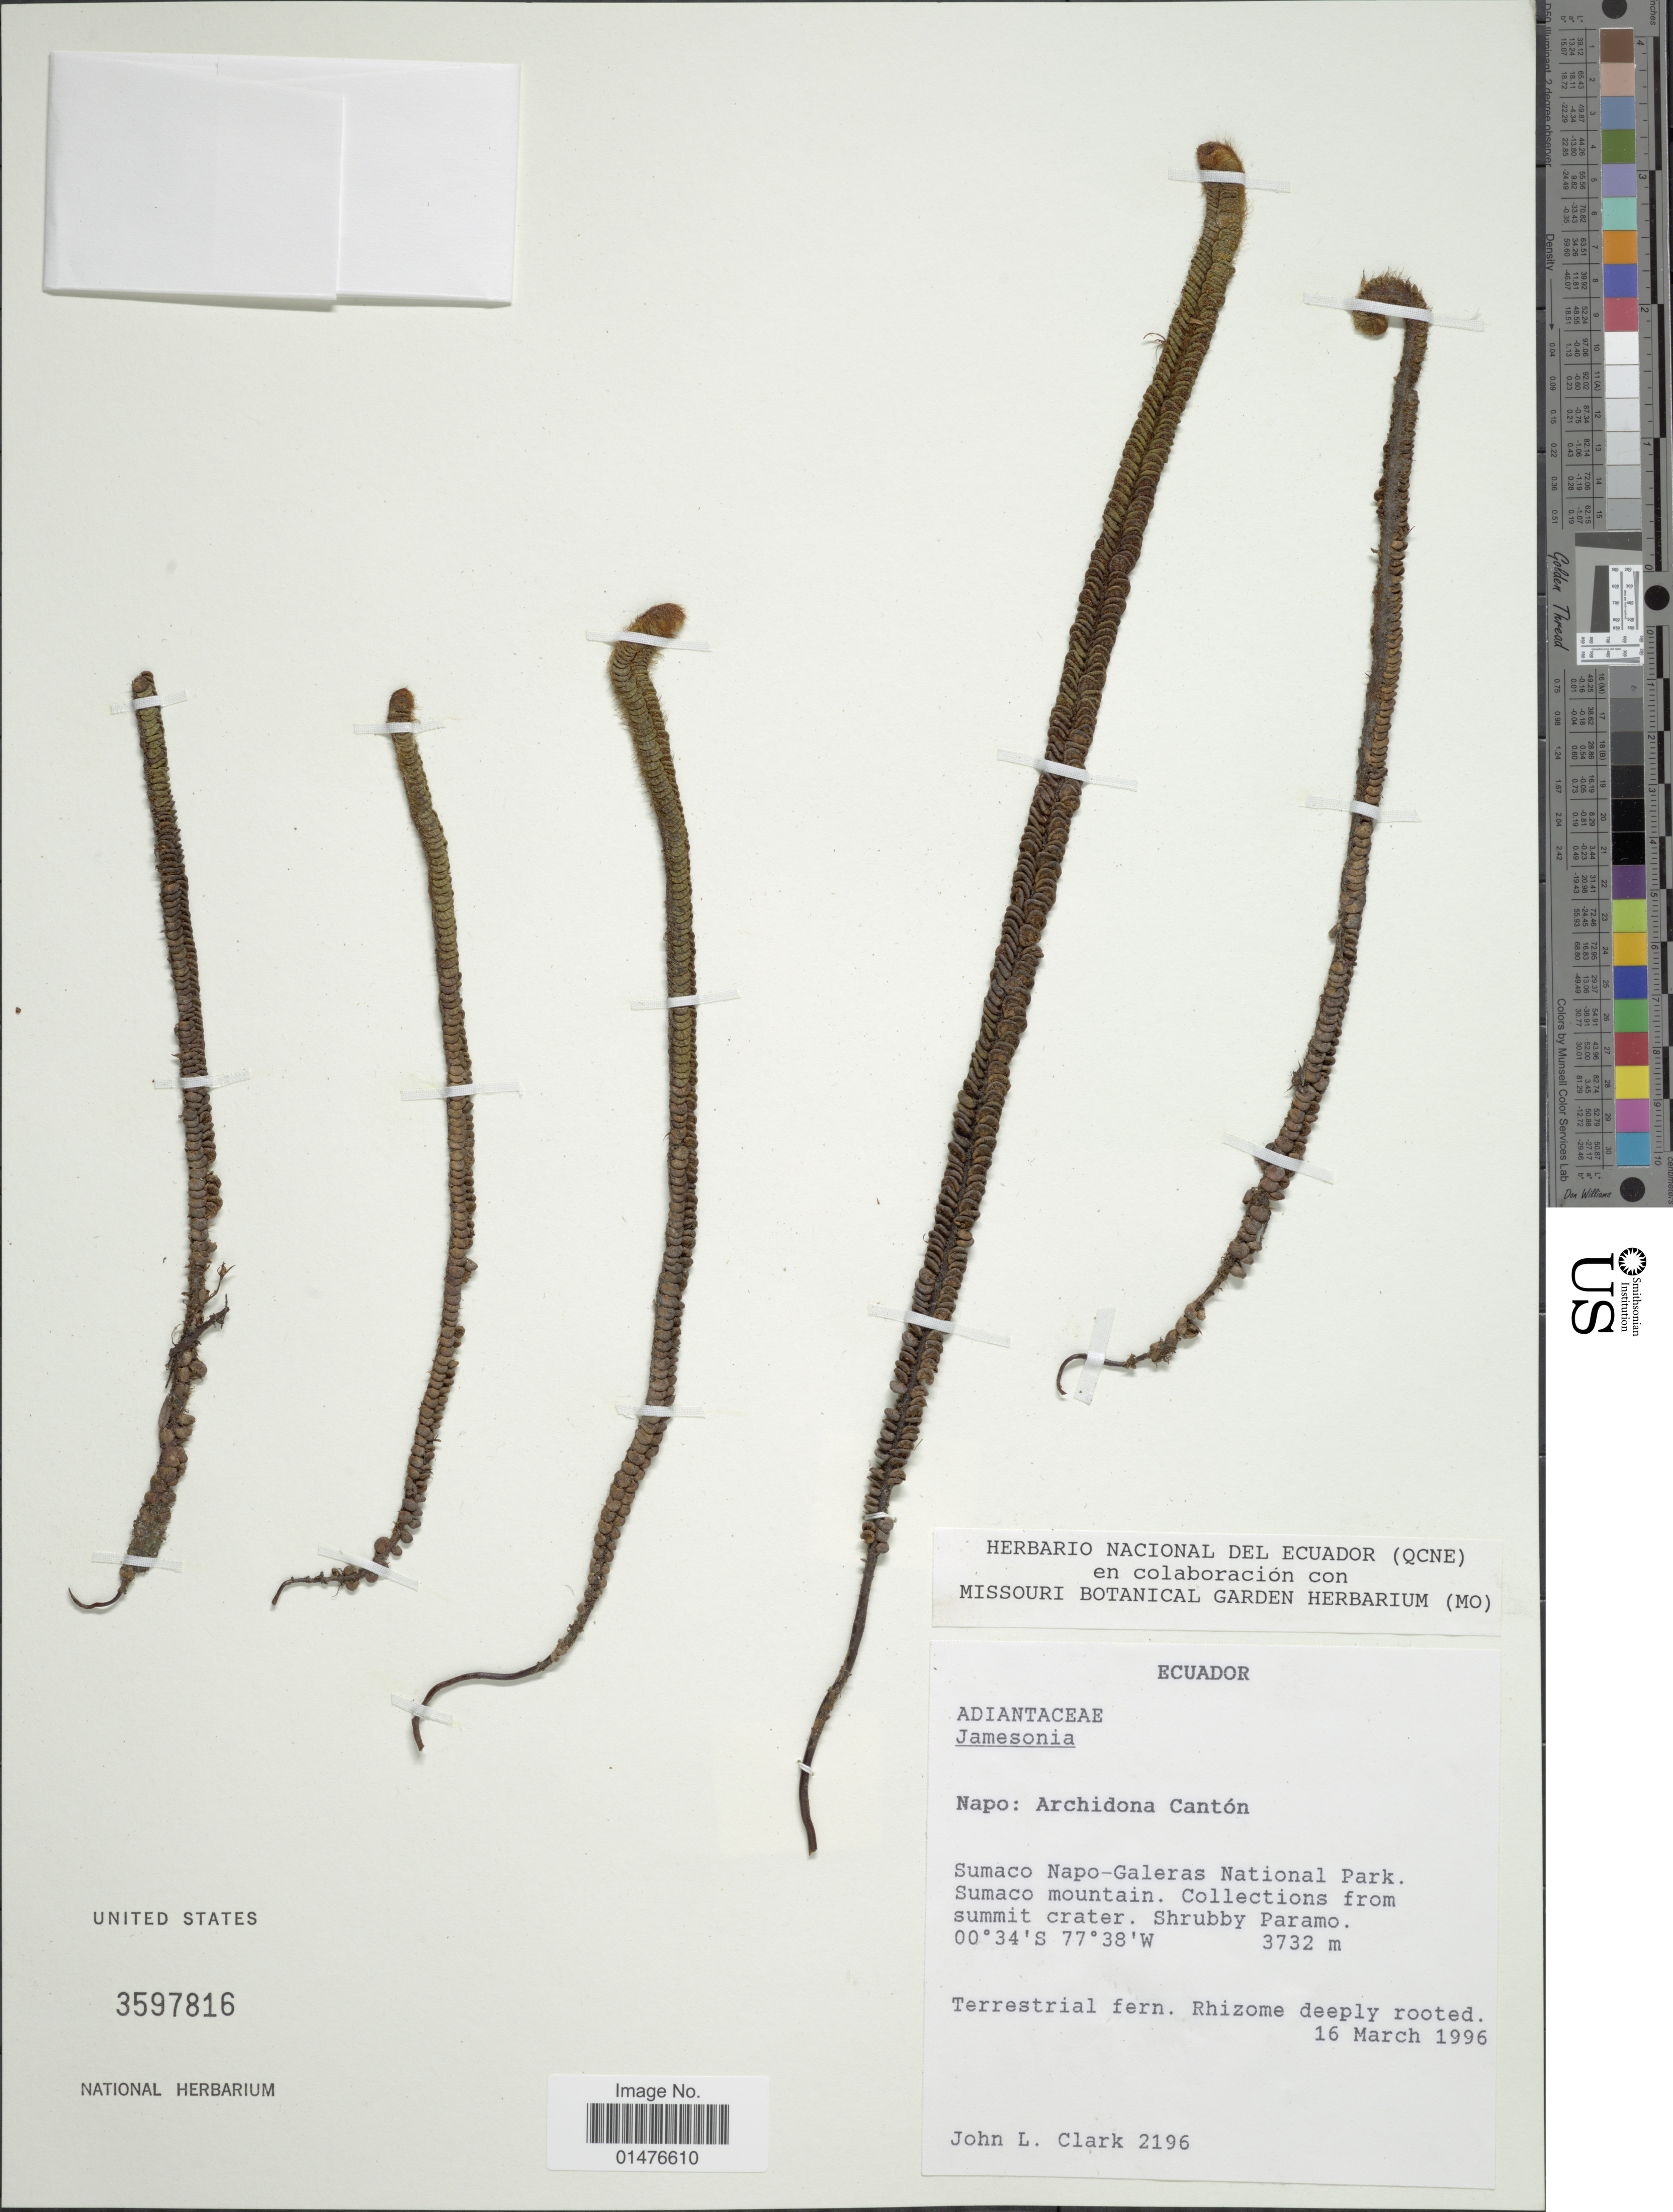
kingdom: Plantae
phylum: Tracheophyta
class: Polypodiopsida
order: Polypodiales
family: Pteridaceae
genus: Jamesonia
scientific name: Jamesonia sp.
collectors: J. L. Clark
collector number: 3196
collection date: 1996-03-16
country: Ecuador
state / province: Napo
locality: Archidona Cantón. Sumaco Napo-galeras National Park. Sumaco mountain. Collections from summit crater. Shrubby Paramo.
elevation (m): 3732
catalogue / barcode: US 3597816